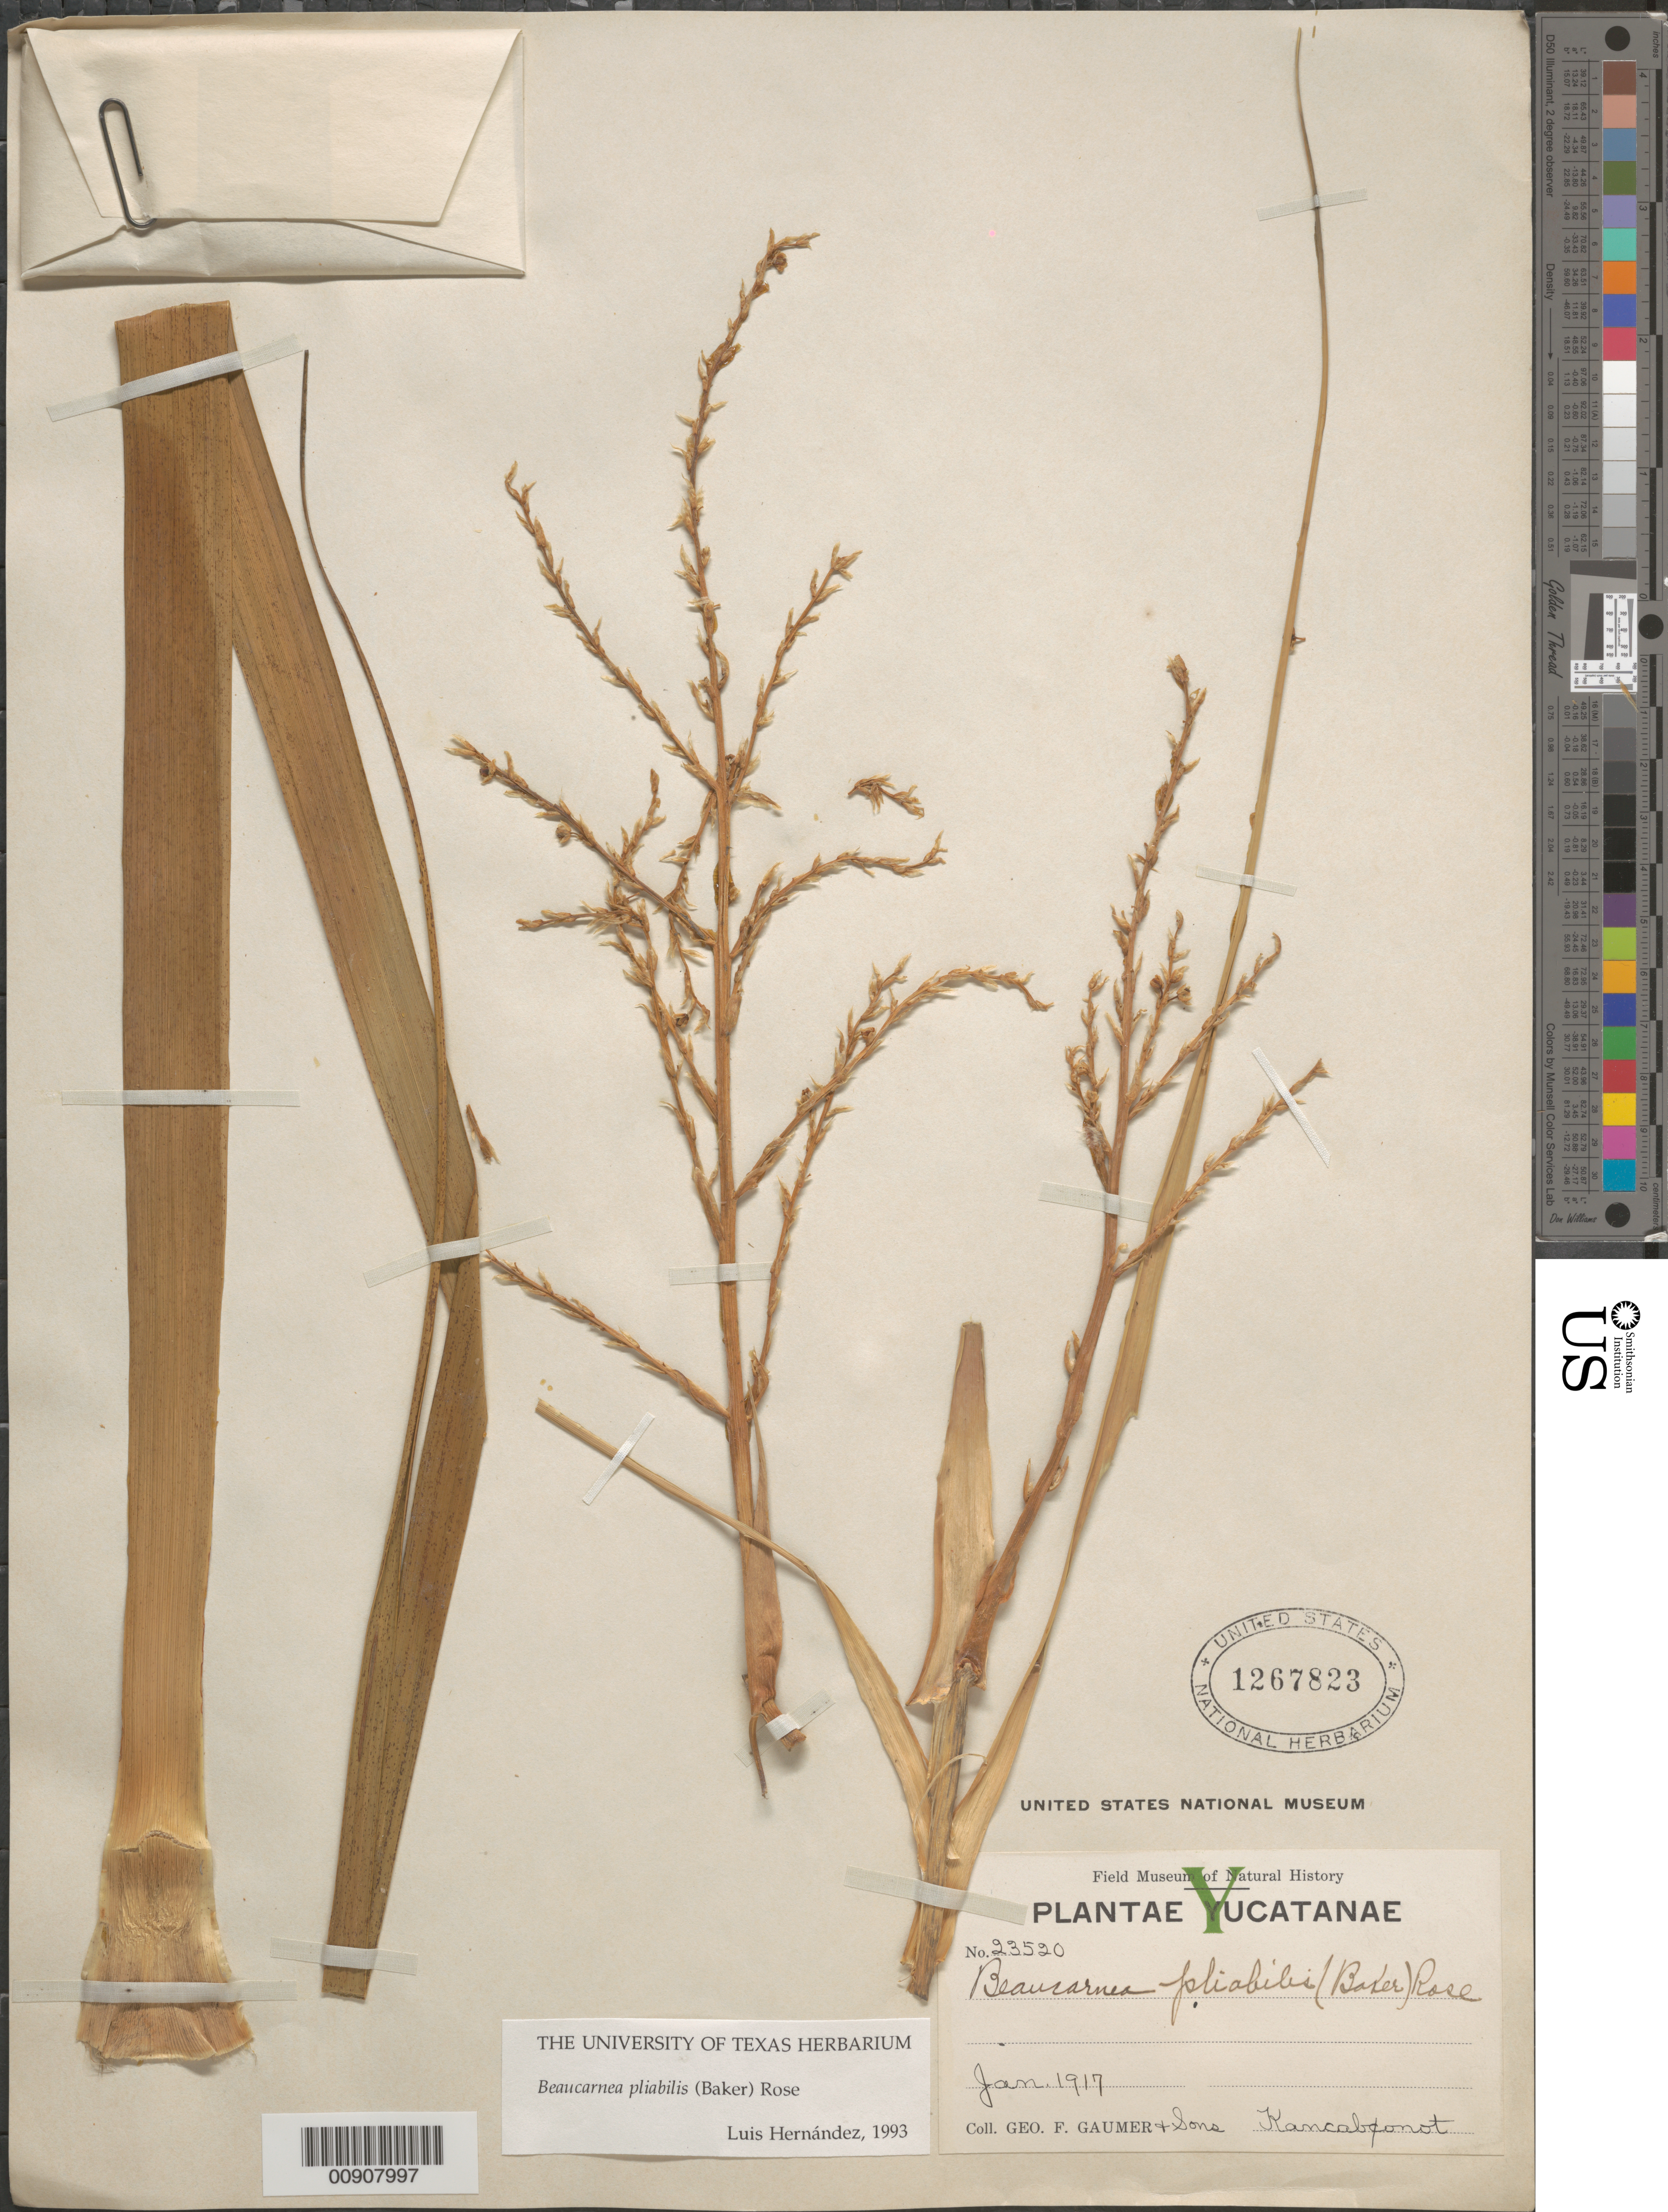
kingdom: Plantae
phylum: Tracheophyta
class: Liliopsida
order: Asparagales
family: Asparagaceae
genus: Beaucarnea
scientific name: Beaucarnea pliabilis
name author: (Baker) Rose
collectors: G. F. Gaumer & et al.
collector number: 23520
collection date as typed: Jan 1917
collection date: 1917-01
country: Mexico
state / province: Yucatán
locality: Kancabonot.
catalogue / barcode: US 1267823